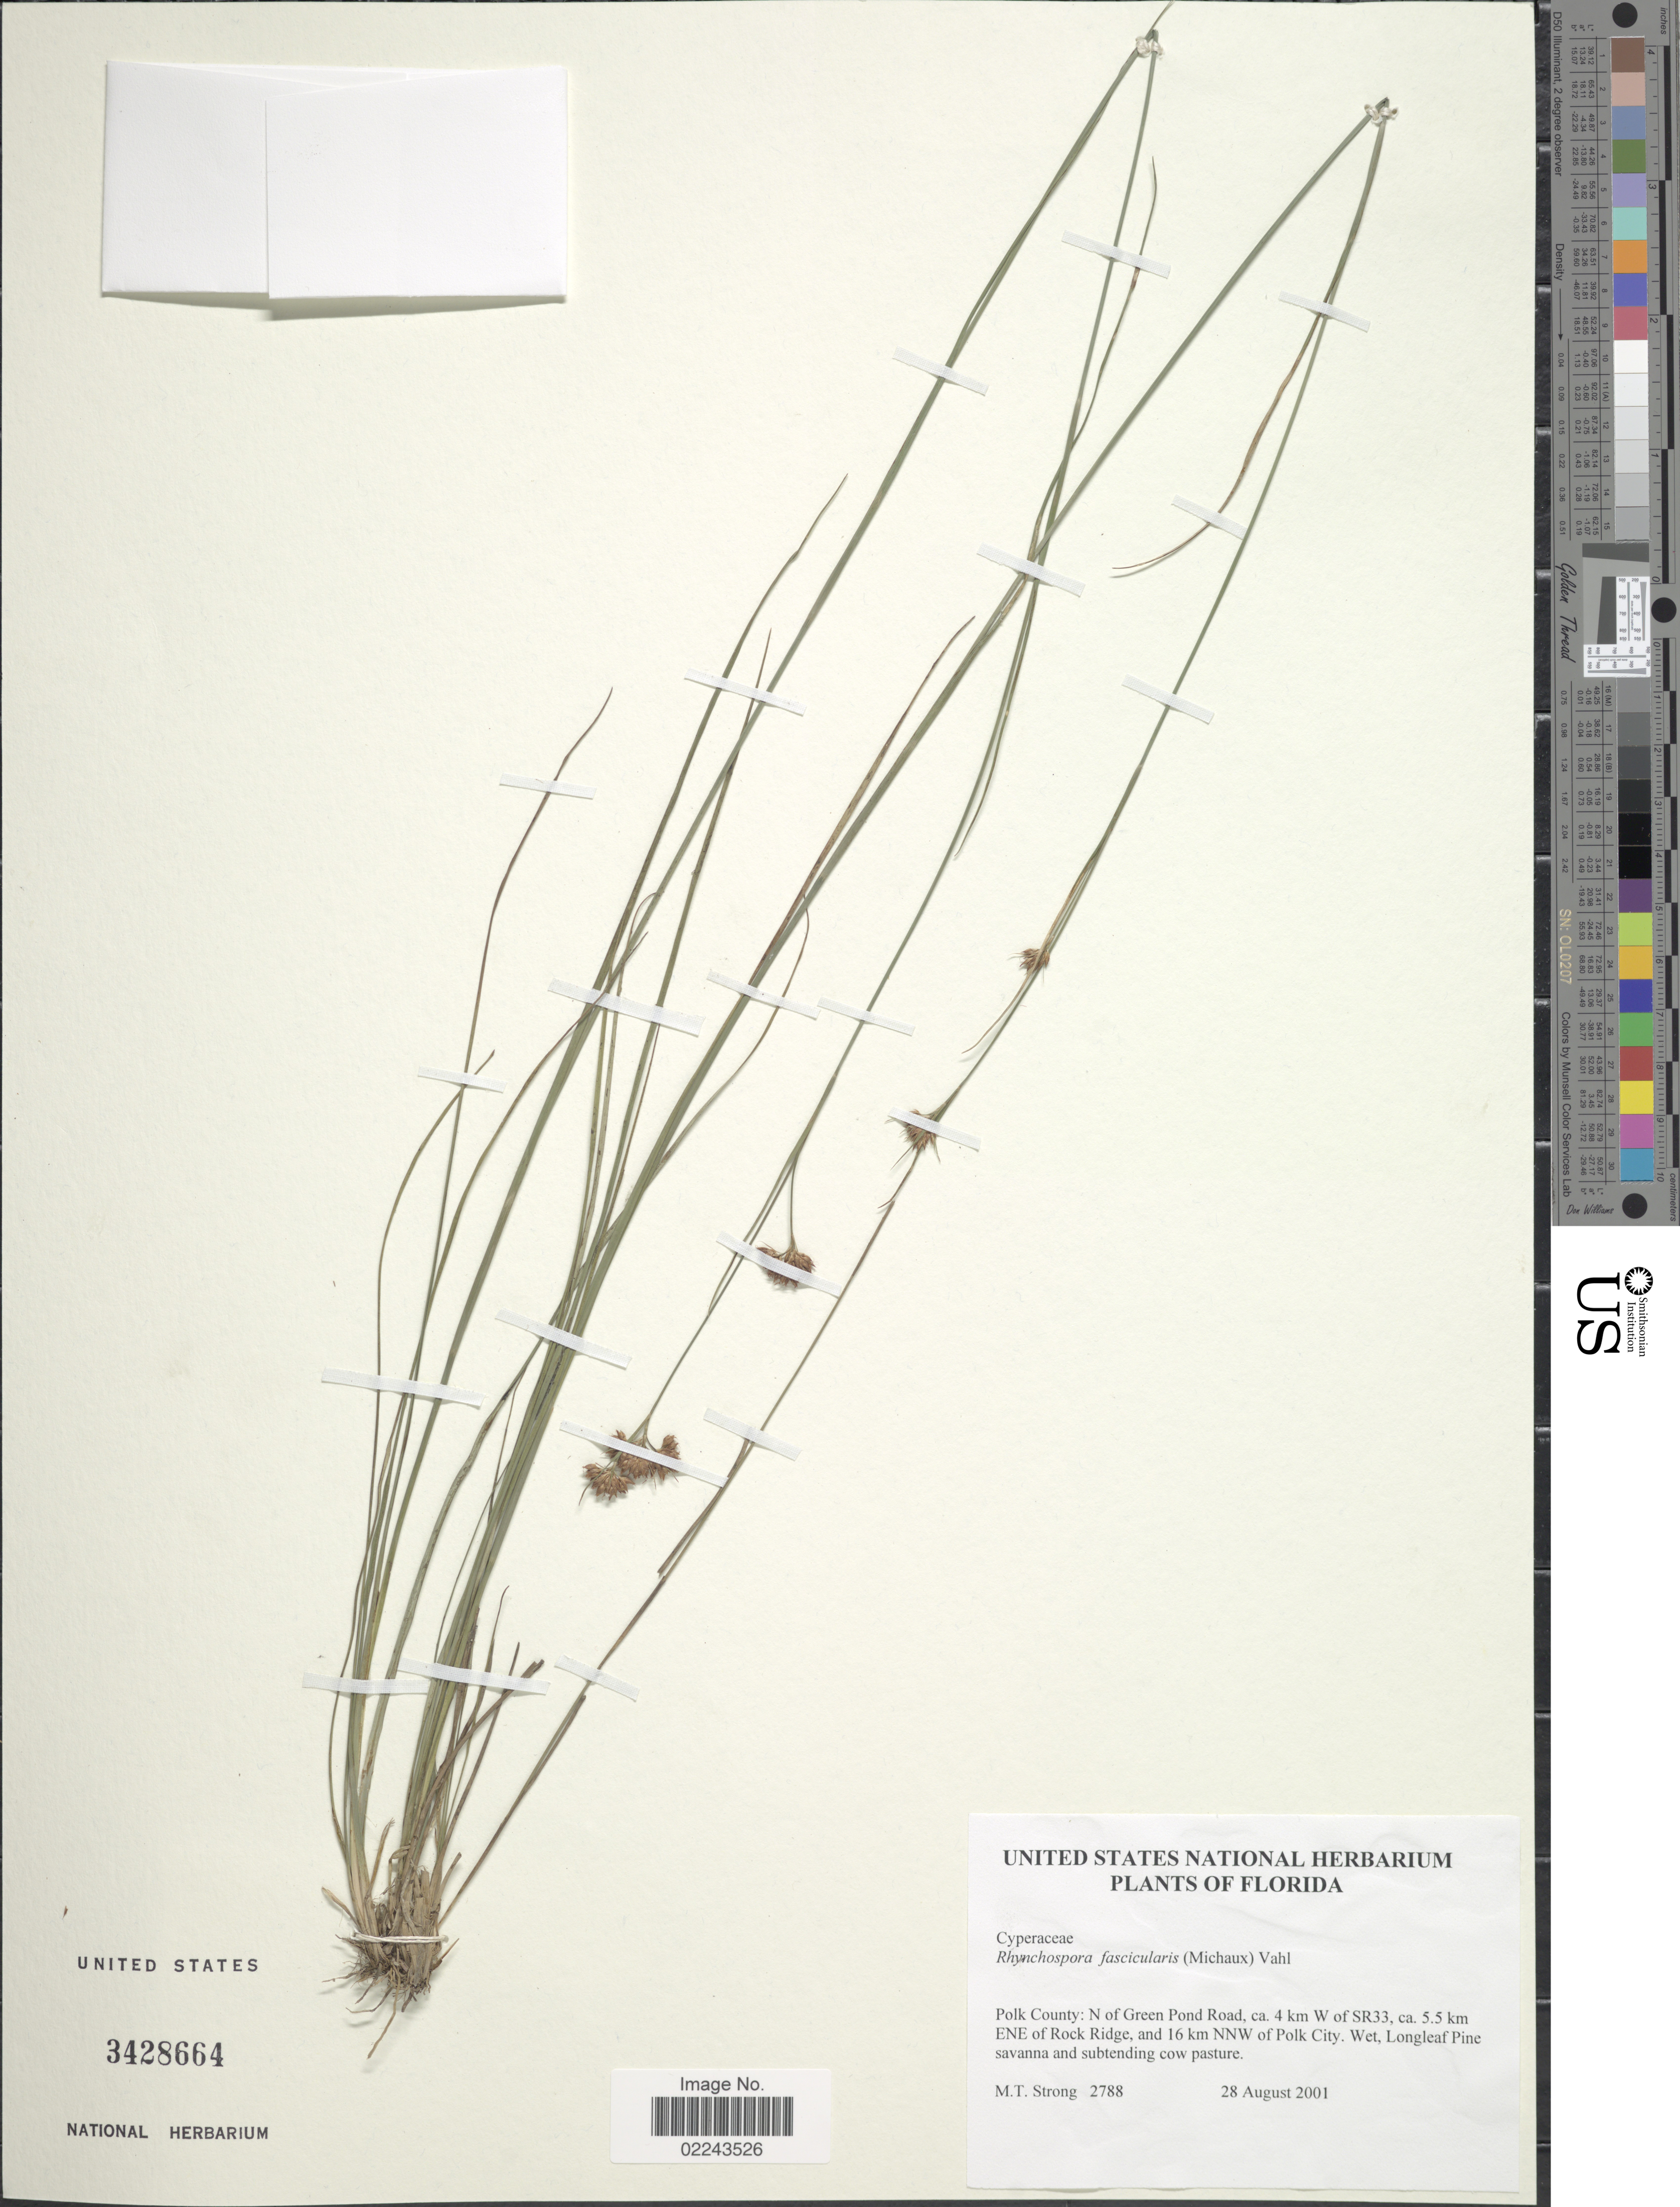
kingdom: Plantae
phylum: Tracheophyta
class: Liliopsida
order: Poales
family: Cyperaceae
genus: Rhynchospora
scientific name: Rhynchospora fascicularis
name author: (Michx.) Vahl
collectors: M. T. Strong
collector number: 2788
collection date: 2001-08-28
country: United States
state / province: Florida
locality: Polk County, N of Green Pond Road, ca 4km W of SR 33, ca 5.5 km ENE of Rock Ridge, and 16 km NNW of Polk City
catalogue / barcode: US 3428664